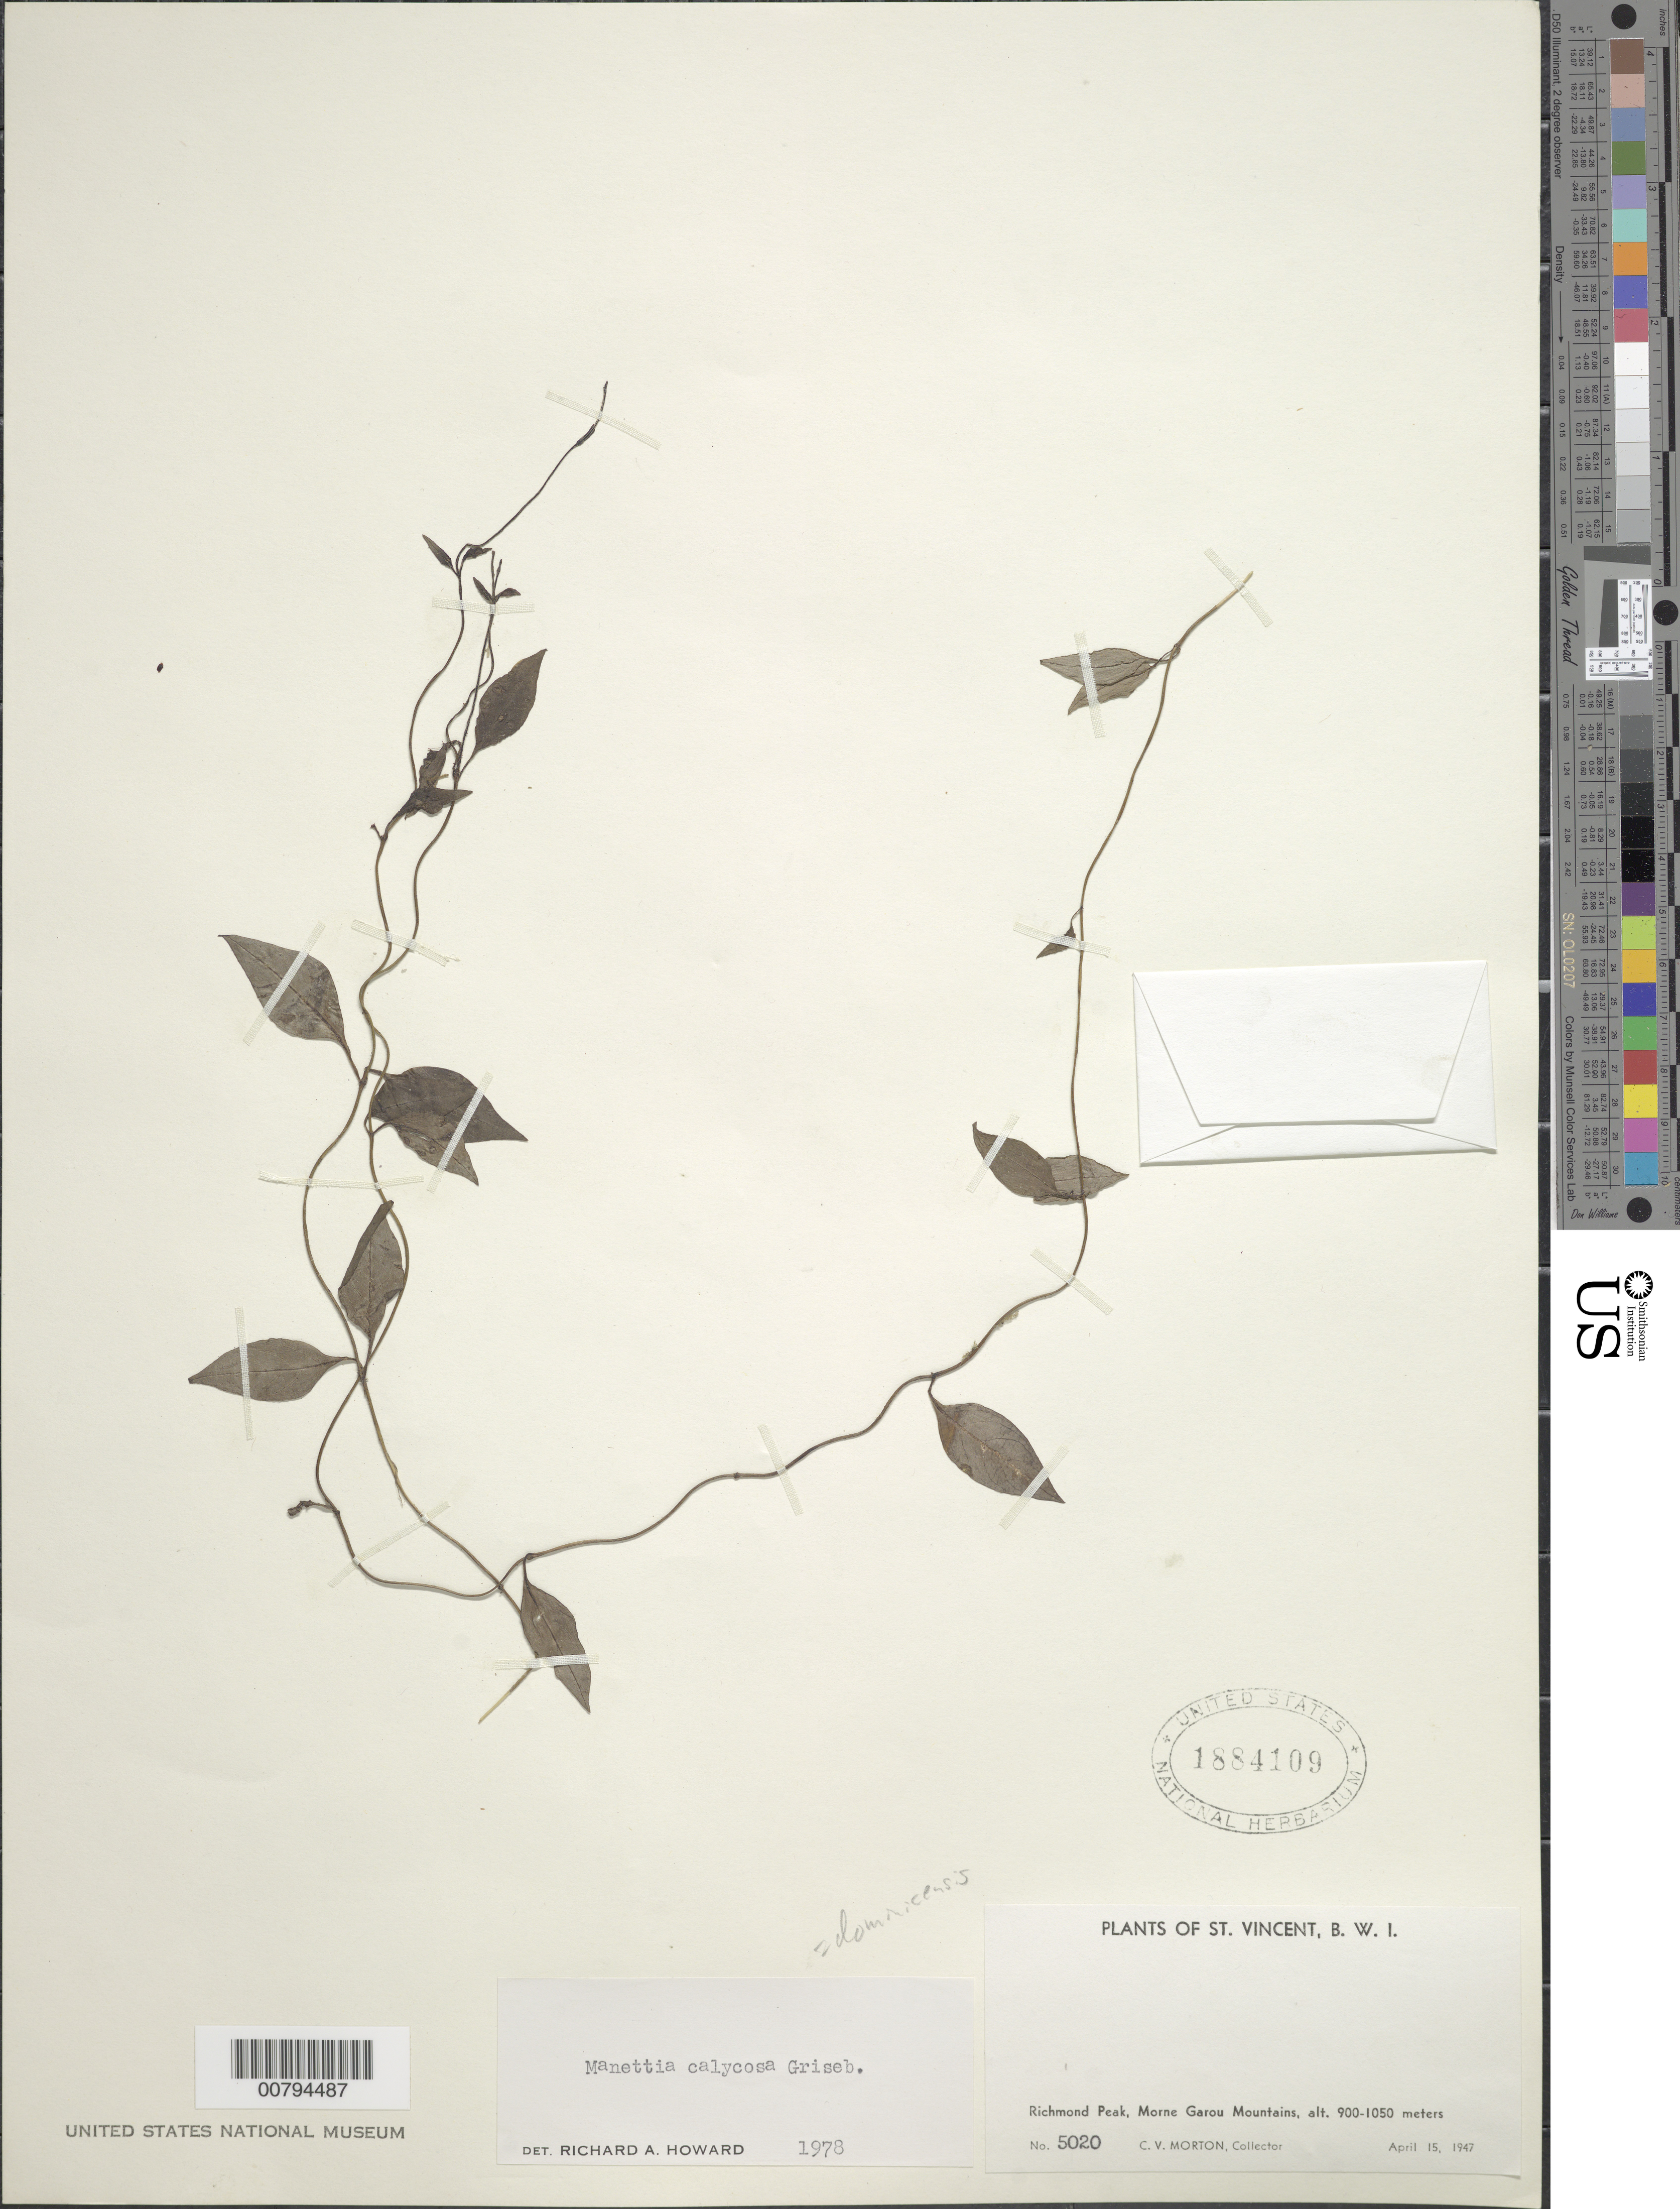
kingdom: Plantae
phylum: Tracheophyta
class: Magnoliopsida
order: Gentianales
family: Rubiaceae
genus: Manettia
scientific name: Manettia dominicensis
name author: Wernham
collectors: C. V. Morton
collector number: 5020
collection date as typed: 15 Apr 1947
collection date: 1947-04-15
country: St. Vincent - Grenadines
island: St. Vincent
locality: Richmond Peak, Morne Garou Mountains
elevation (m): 900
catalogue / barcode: US 1884109